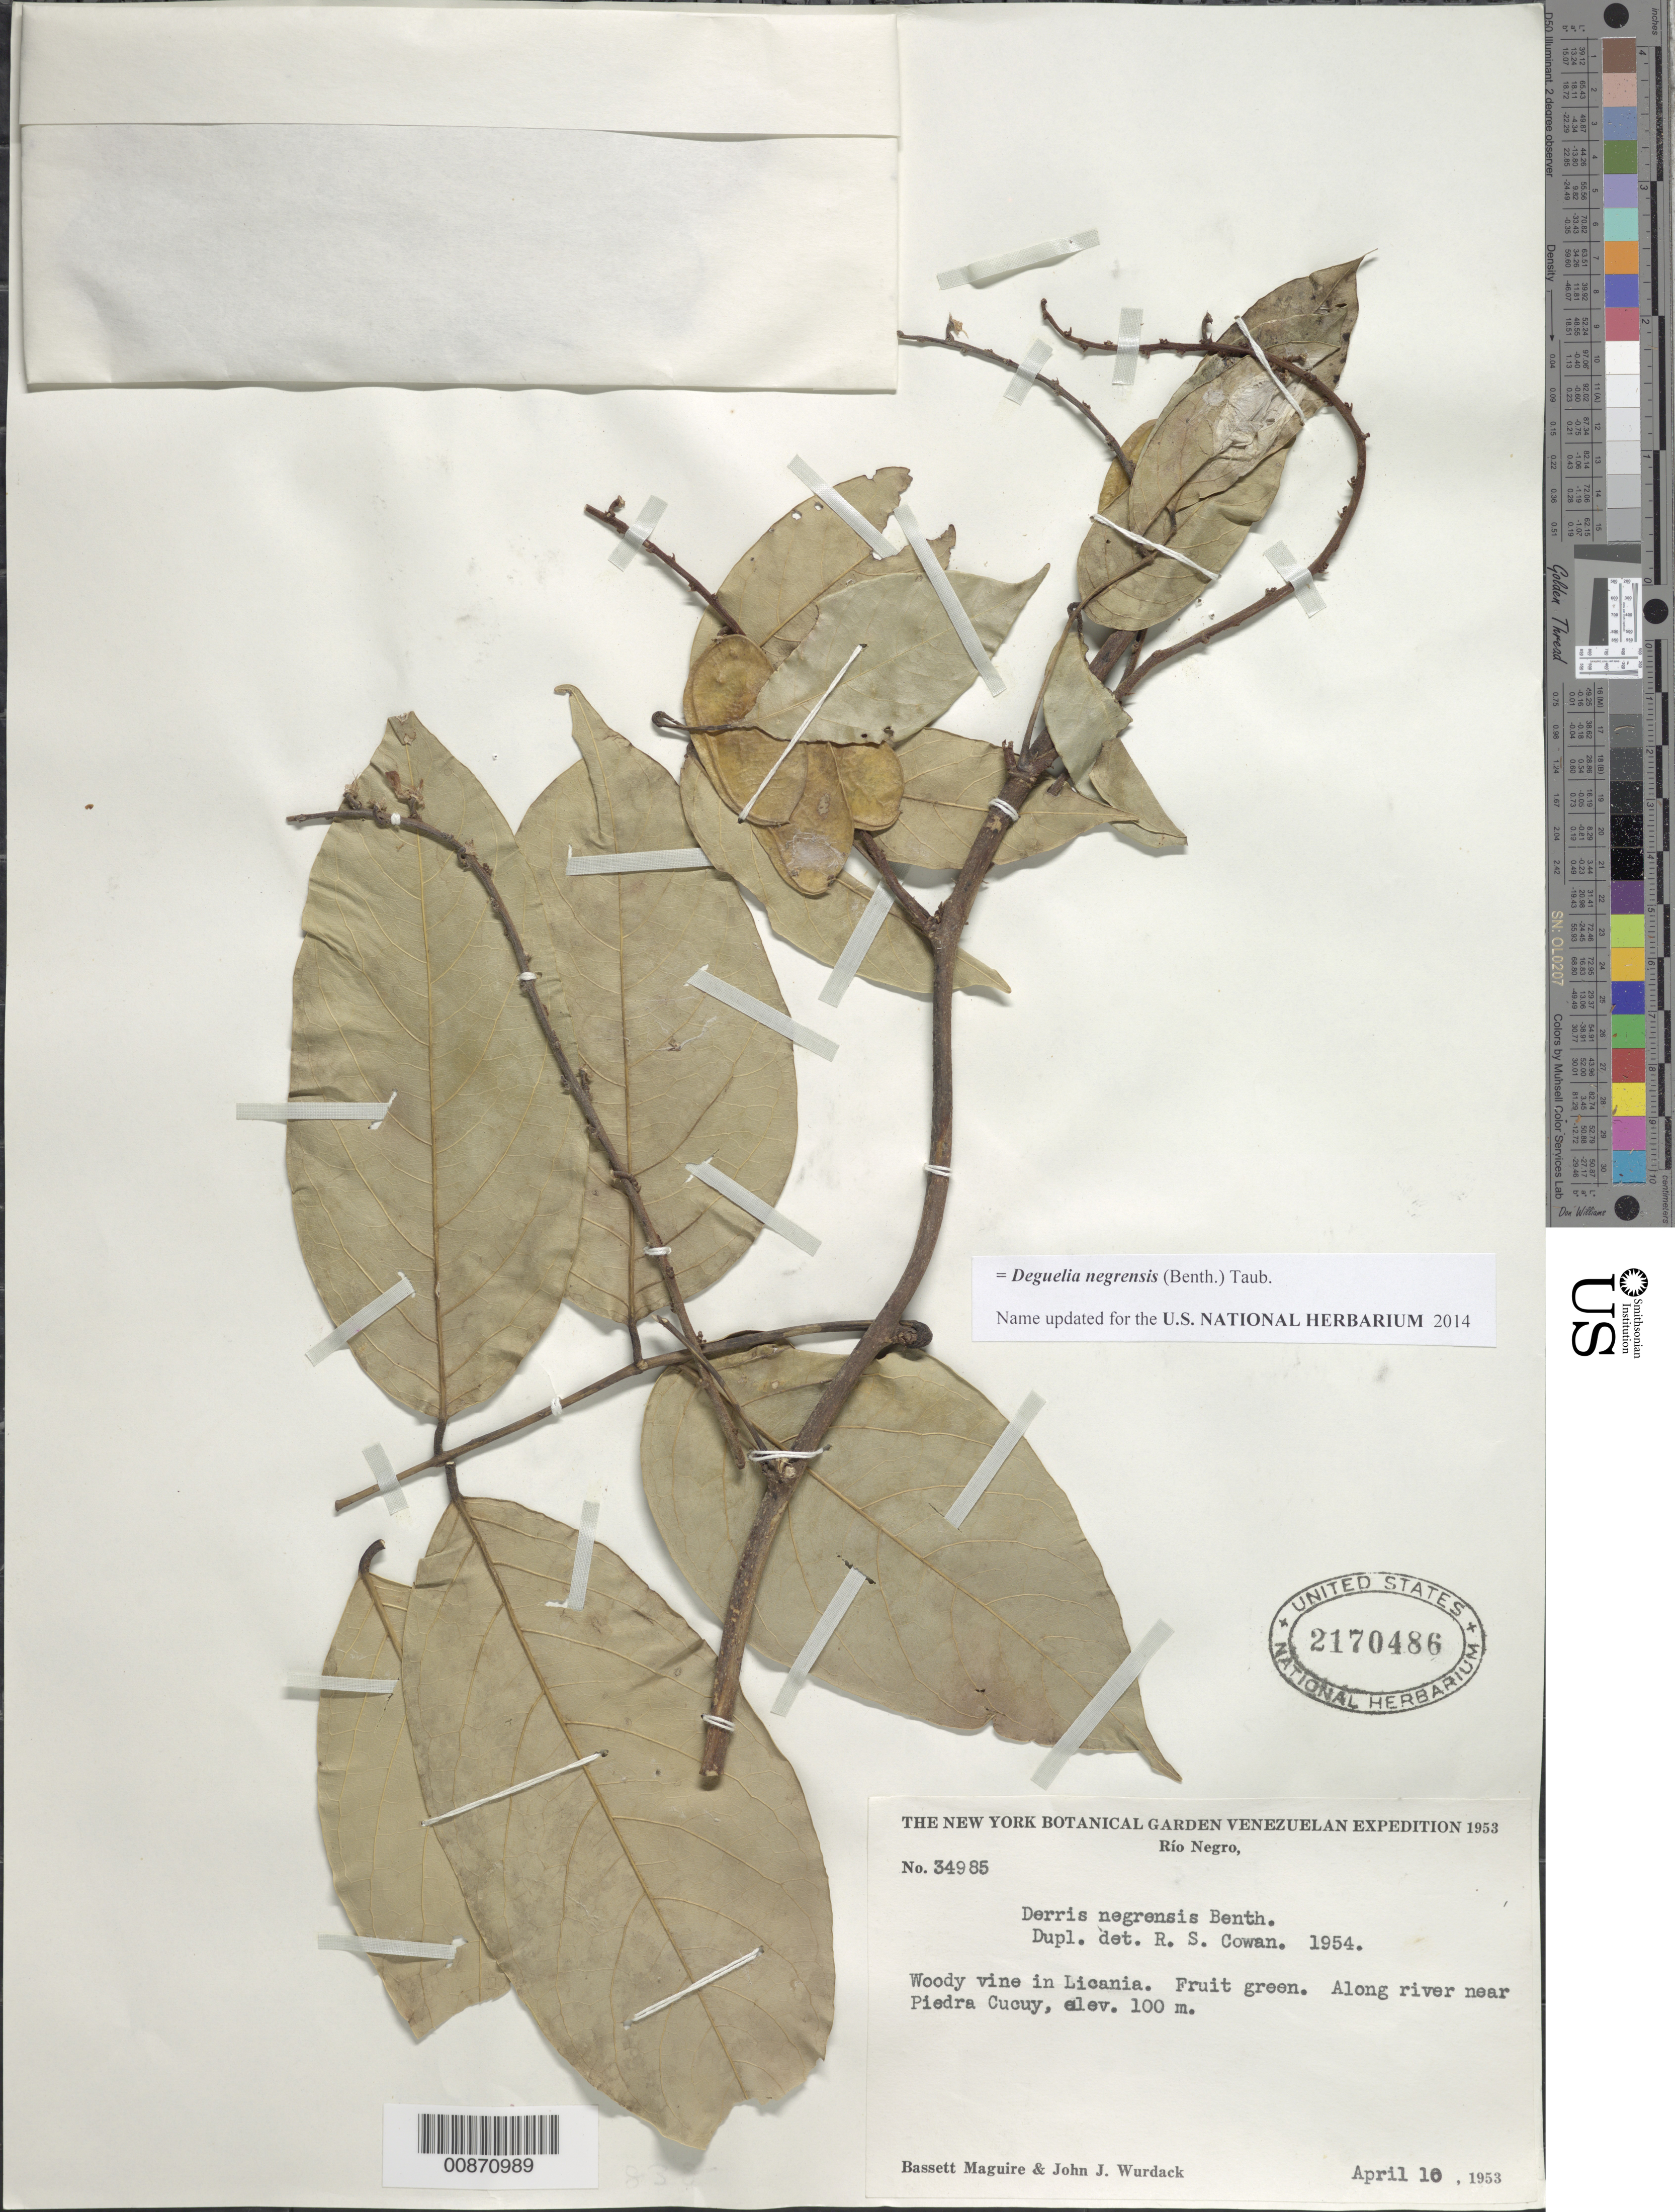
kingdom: Plantae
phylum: Tracheophyta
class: Magnoliopsida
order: Fabales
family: Fabaceae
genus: Deguelia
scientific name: Deguelia negrensis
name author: (Benth.) Taub.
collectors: B. Maguire & J. J. Wurdack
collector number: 34985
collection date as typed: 10-Apr-53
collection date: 1953-04-10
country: Venezuela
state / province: Amazonas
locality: Río Negro, near Piedra Cucuy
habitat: Along river, in Licania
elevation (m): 100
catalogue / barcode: US 2170486